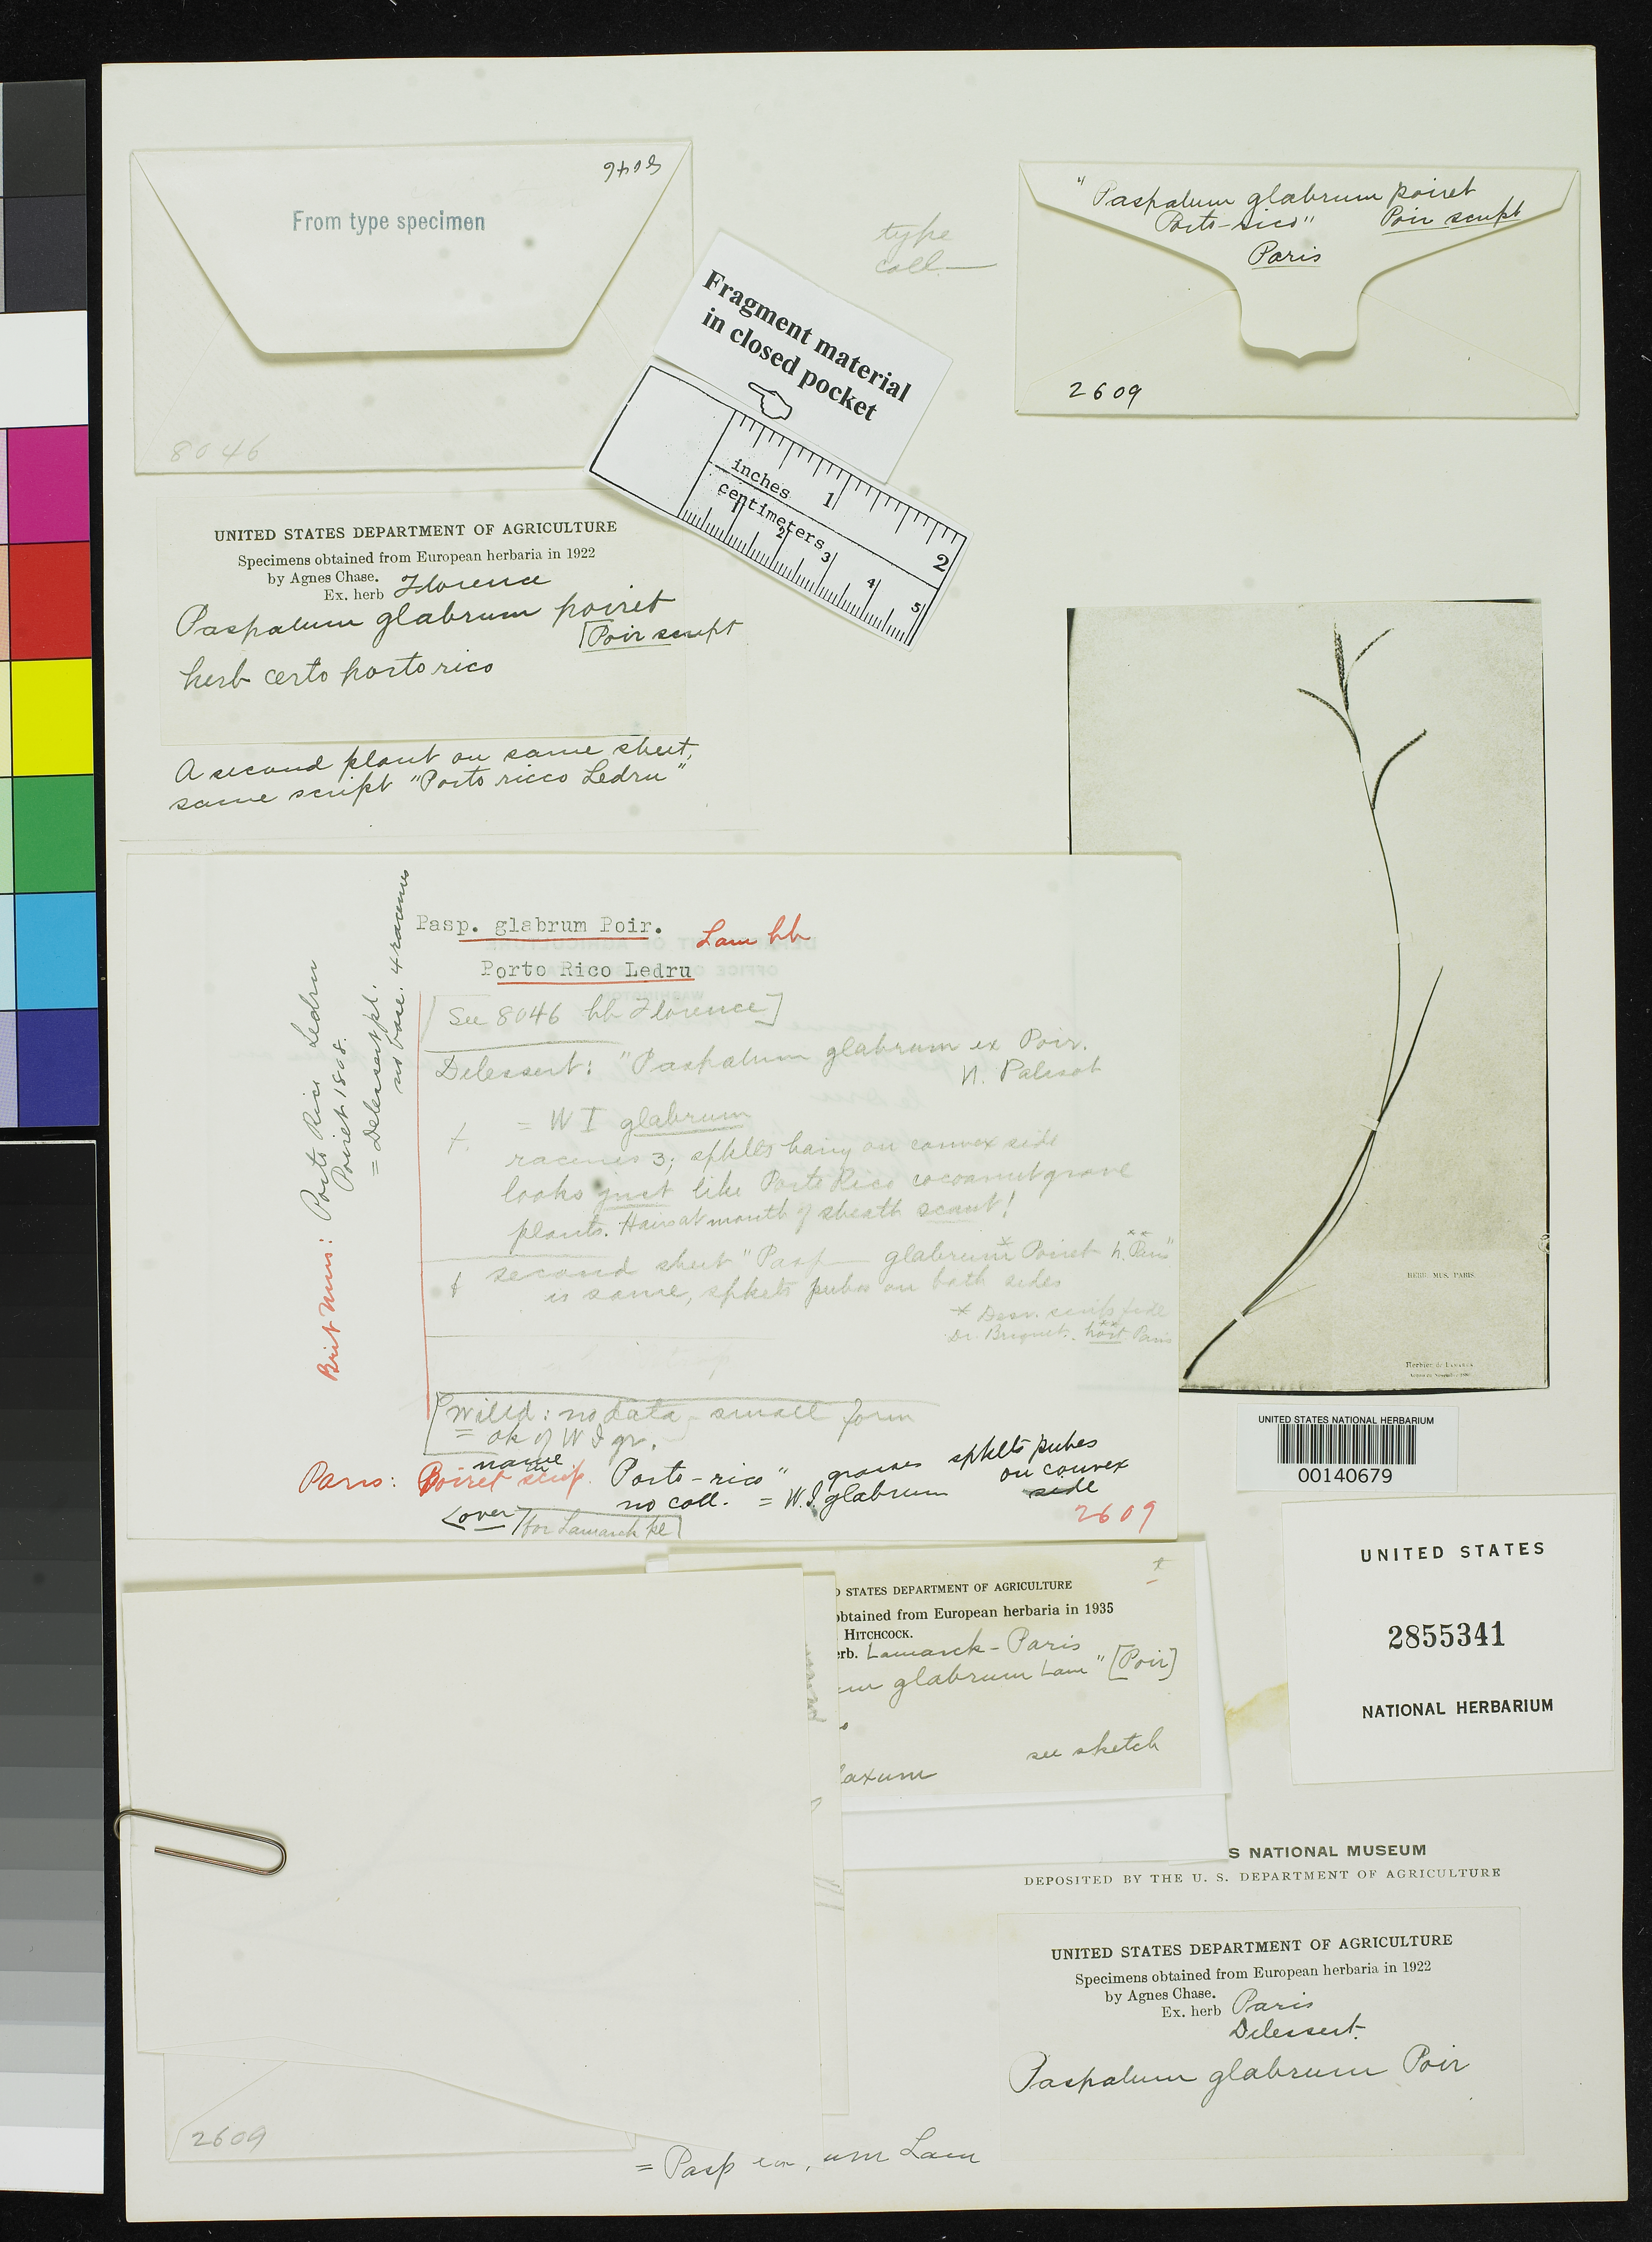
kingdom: Plantae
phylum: Tracheophyta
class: Liliopsida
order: Poales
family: Poaceae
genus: Paspalum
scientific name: Paspalum glabrum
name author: Poir. in Lam.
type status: Type Fragment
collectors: A. Le Dru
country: Puerto Rico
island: Greater Antilles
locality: Sierra de Naguabo ad Rio Blanco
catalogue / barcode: US 2855341